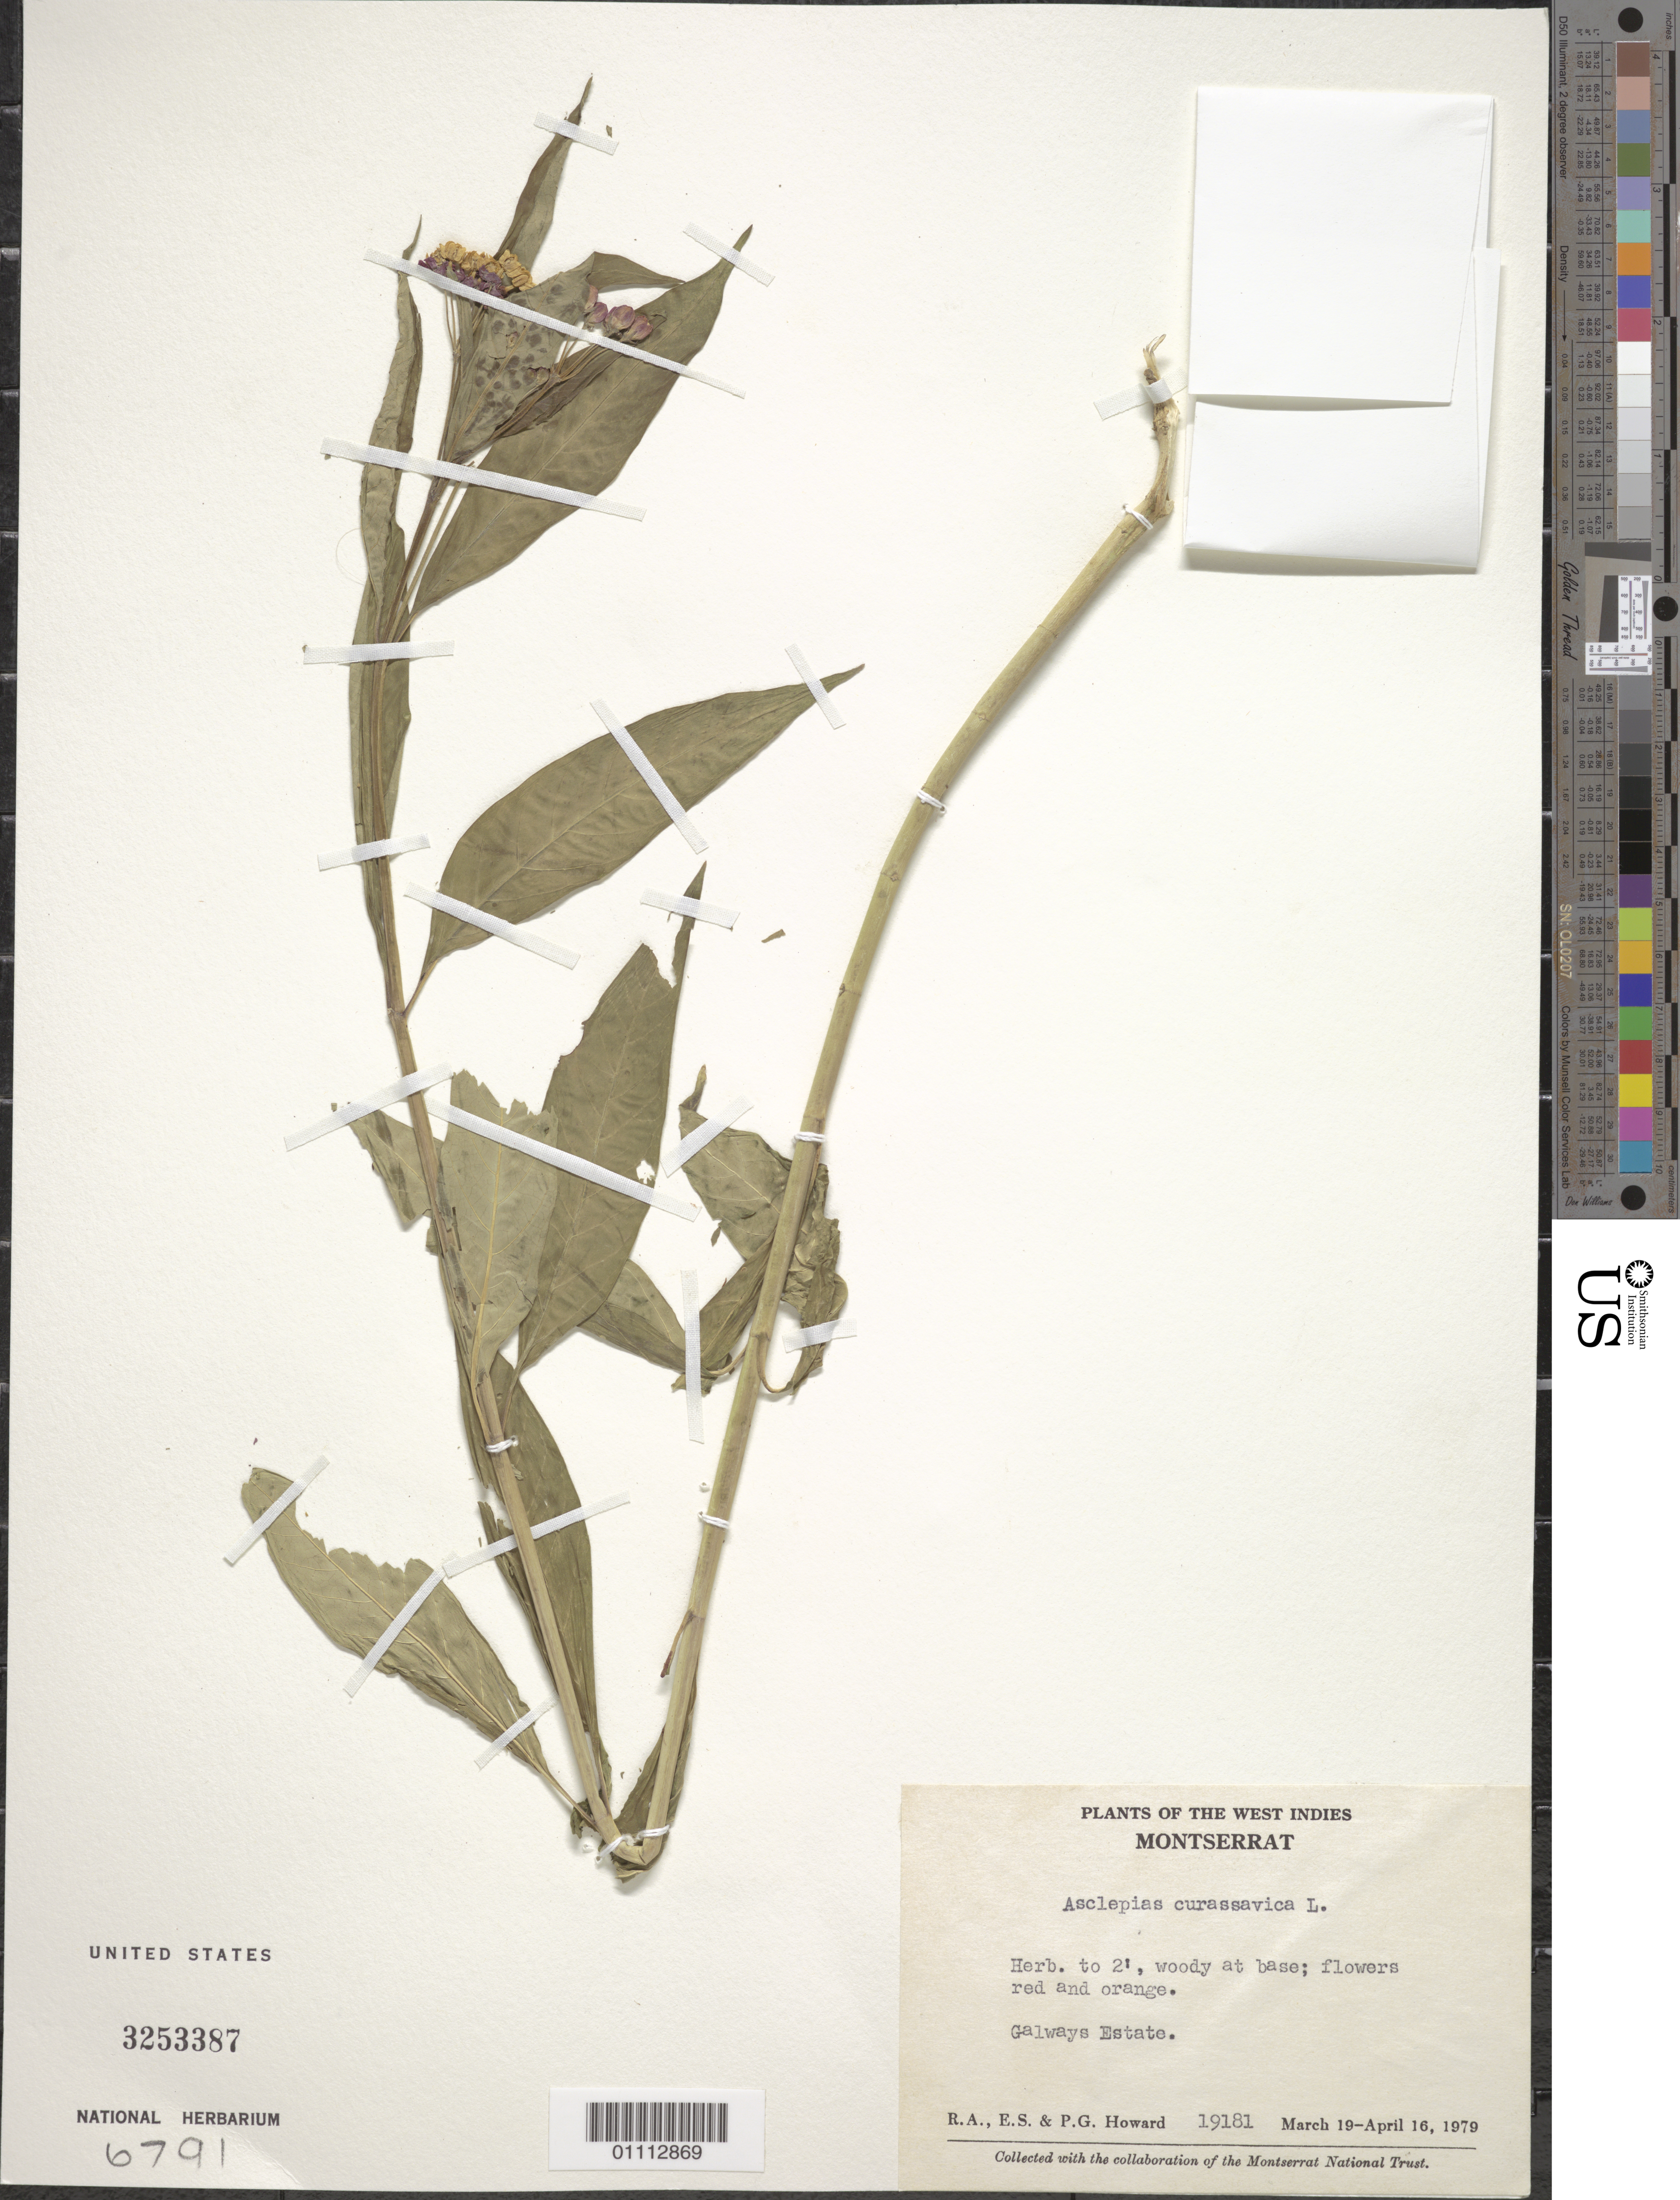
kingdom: Plantae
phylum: Tracheophyta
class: Magnoliopsida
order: Gentianales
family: Apocynaceae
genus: Asclepias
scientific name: Asclepias curassavica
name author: L.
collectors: R. A. Howard, E. S. Howard & P. Howard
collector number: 19181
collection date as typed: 19 Mar 1979 to 16 Apr 1979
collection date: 1979-03-19/1979-04-16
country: Montserrat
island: Montserrat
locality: Galway's Estate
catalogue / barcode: US 3253387